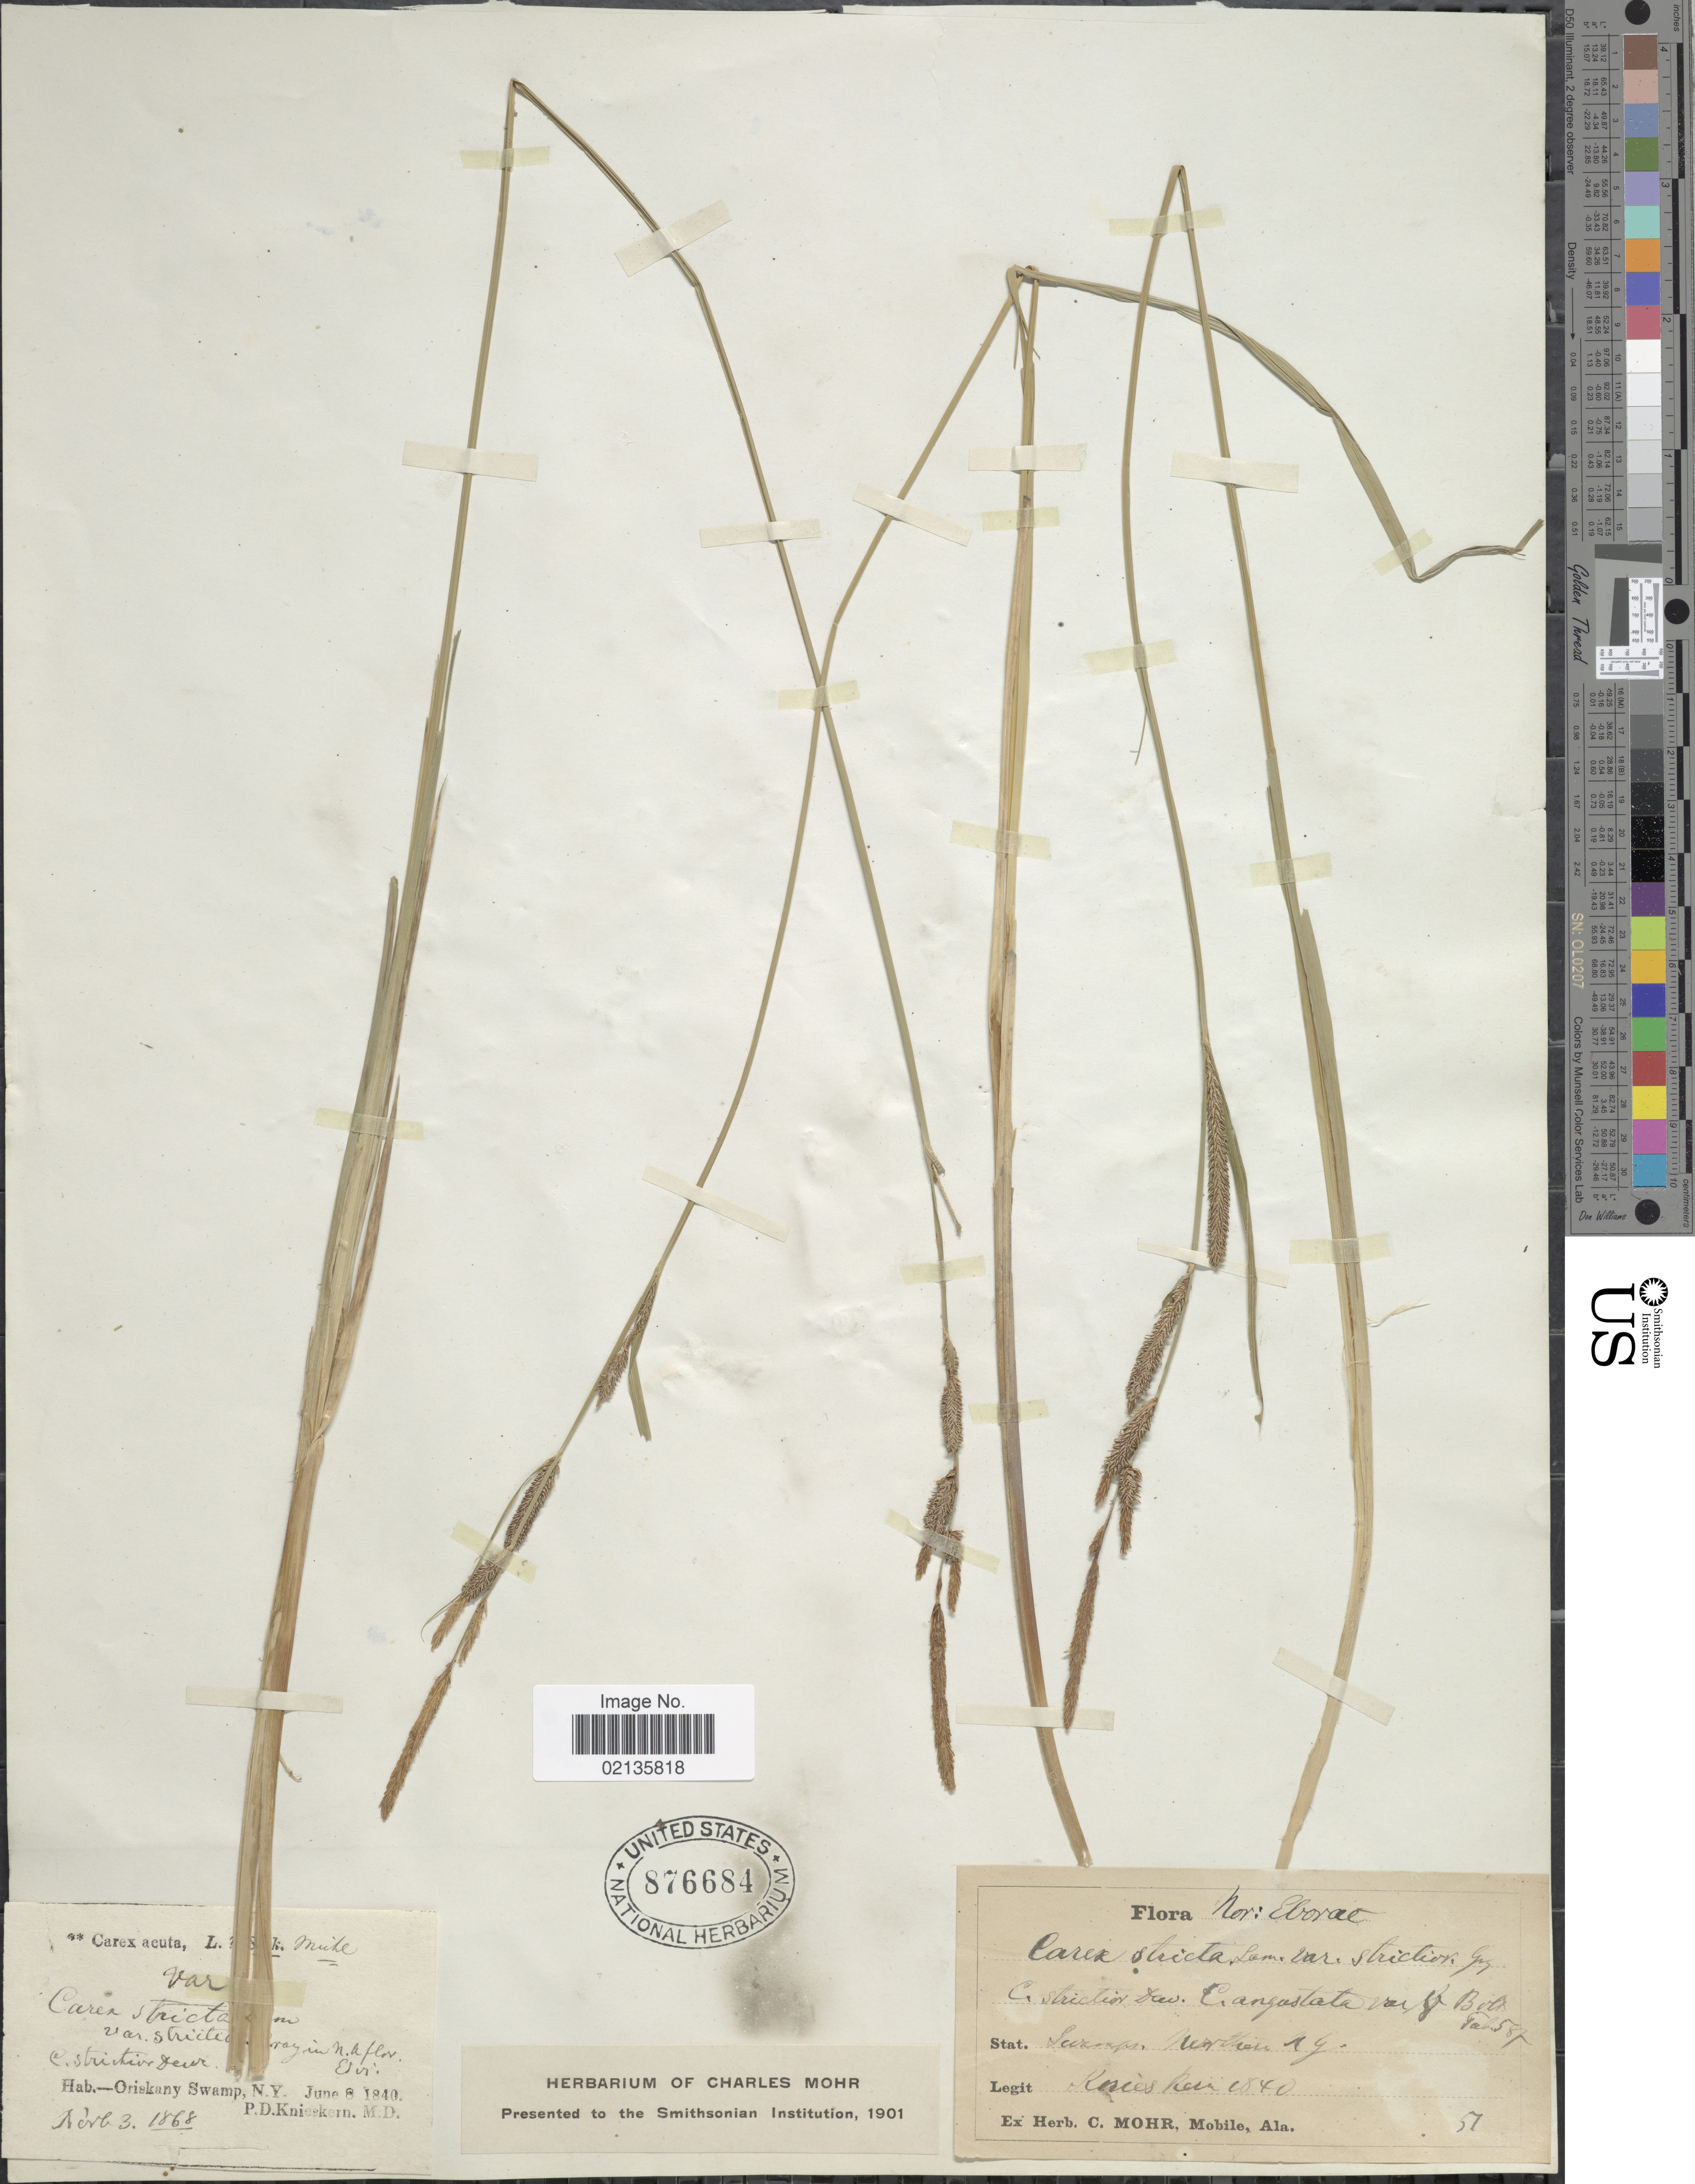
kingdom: Plantae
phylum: Tracheophyta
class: Liliopsida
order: Poales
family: Cyperaceae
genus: Carex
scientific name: Carex stricta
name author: Lam.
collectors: P. D. Knieskern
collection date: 1840-06-08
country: United States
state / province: New York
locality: Oriskany Swamp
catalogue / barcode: US 876684